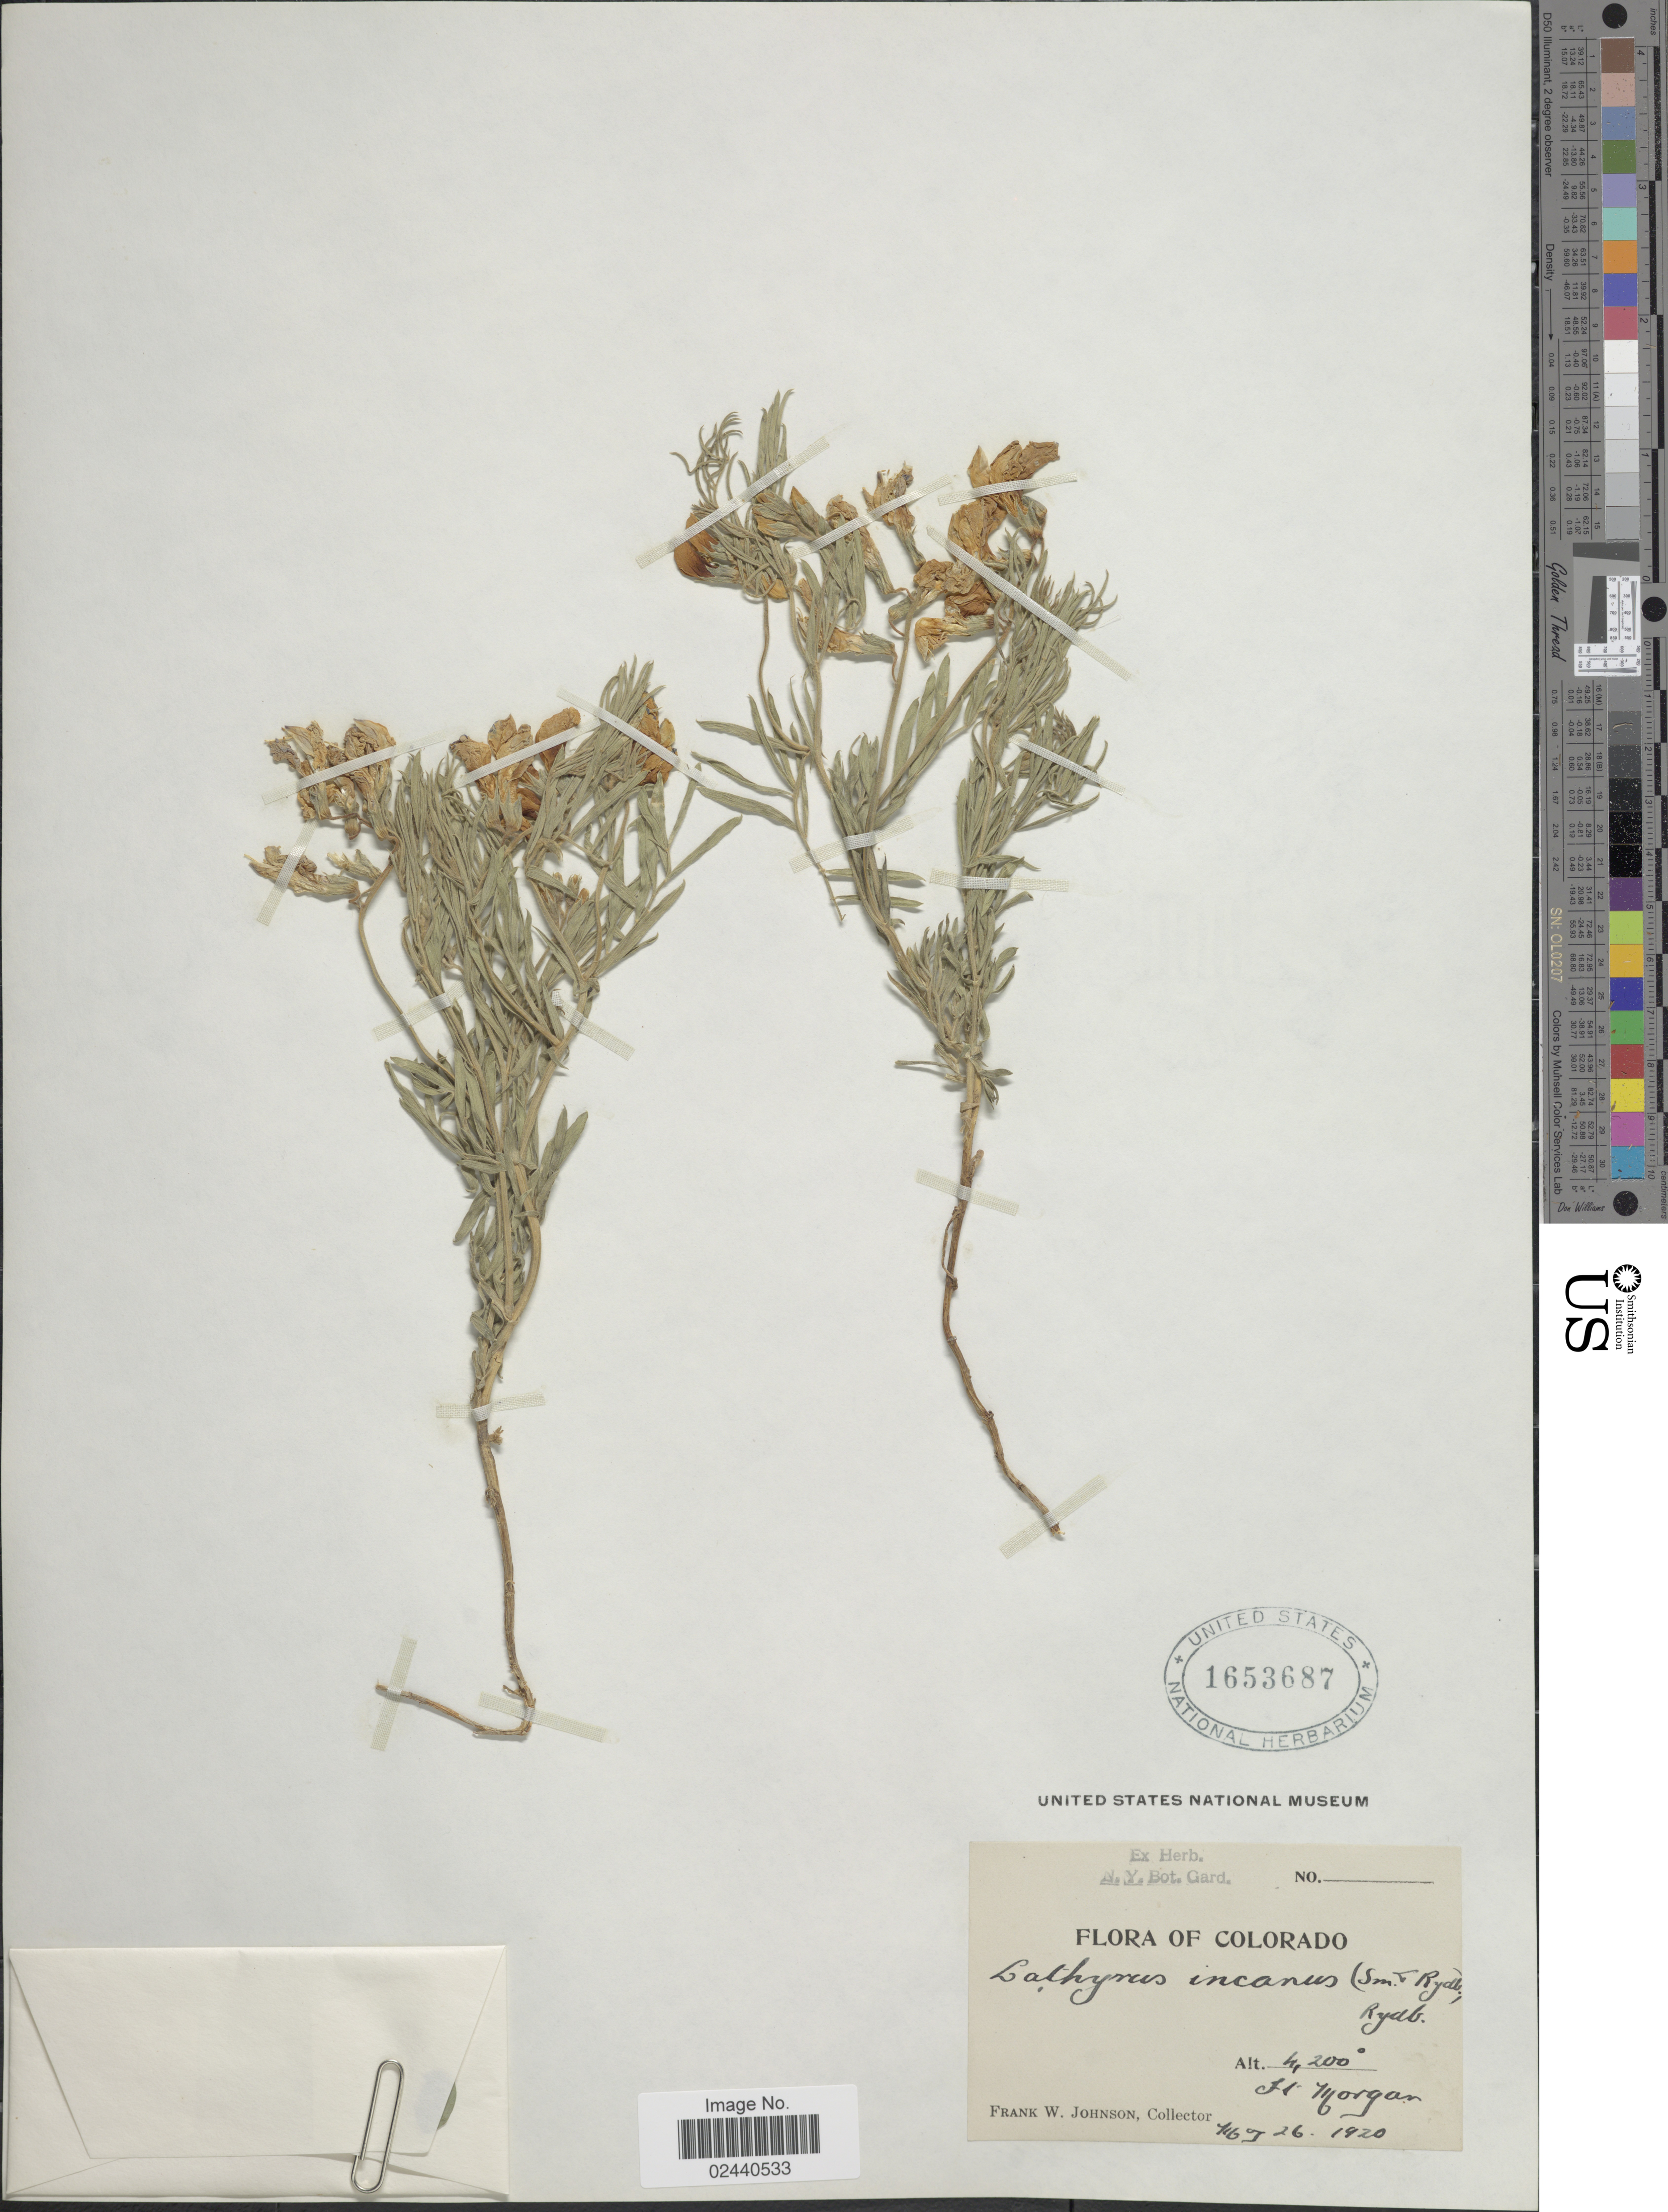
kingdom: Plantae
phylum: Tracheophyta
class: Magnoliopsida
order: Fabales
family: Fabaceae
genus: Lathyrus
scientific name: Lathyrus incanus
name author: (J.G. Sm. & Rydb.) Rydb.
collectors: F. W. Johnson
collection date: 1920-05-16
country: United States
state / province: Colorado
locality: St. Morgan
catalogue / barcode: US 1653687